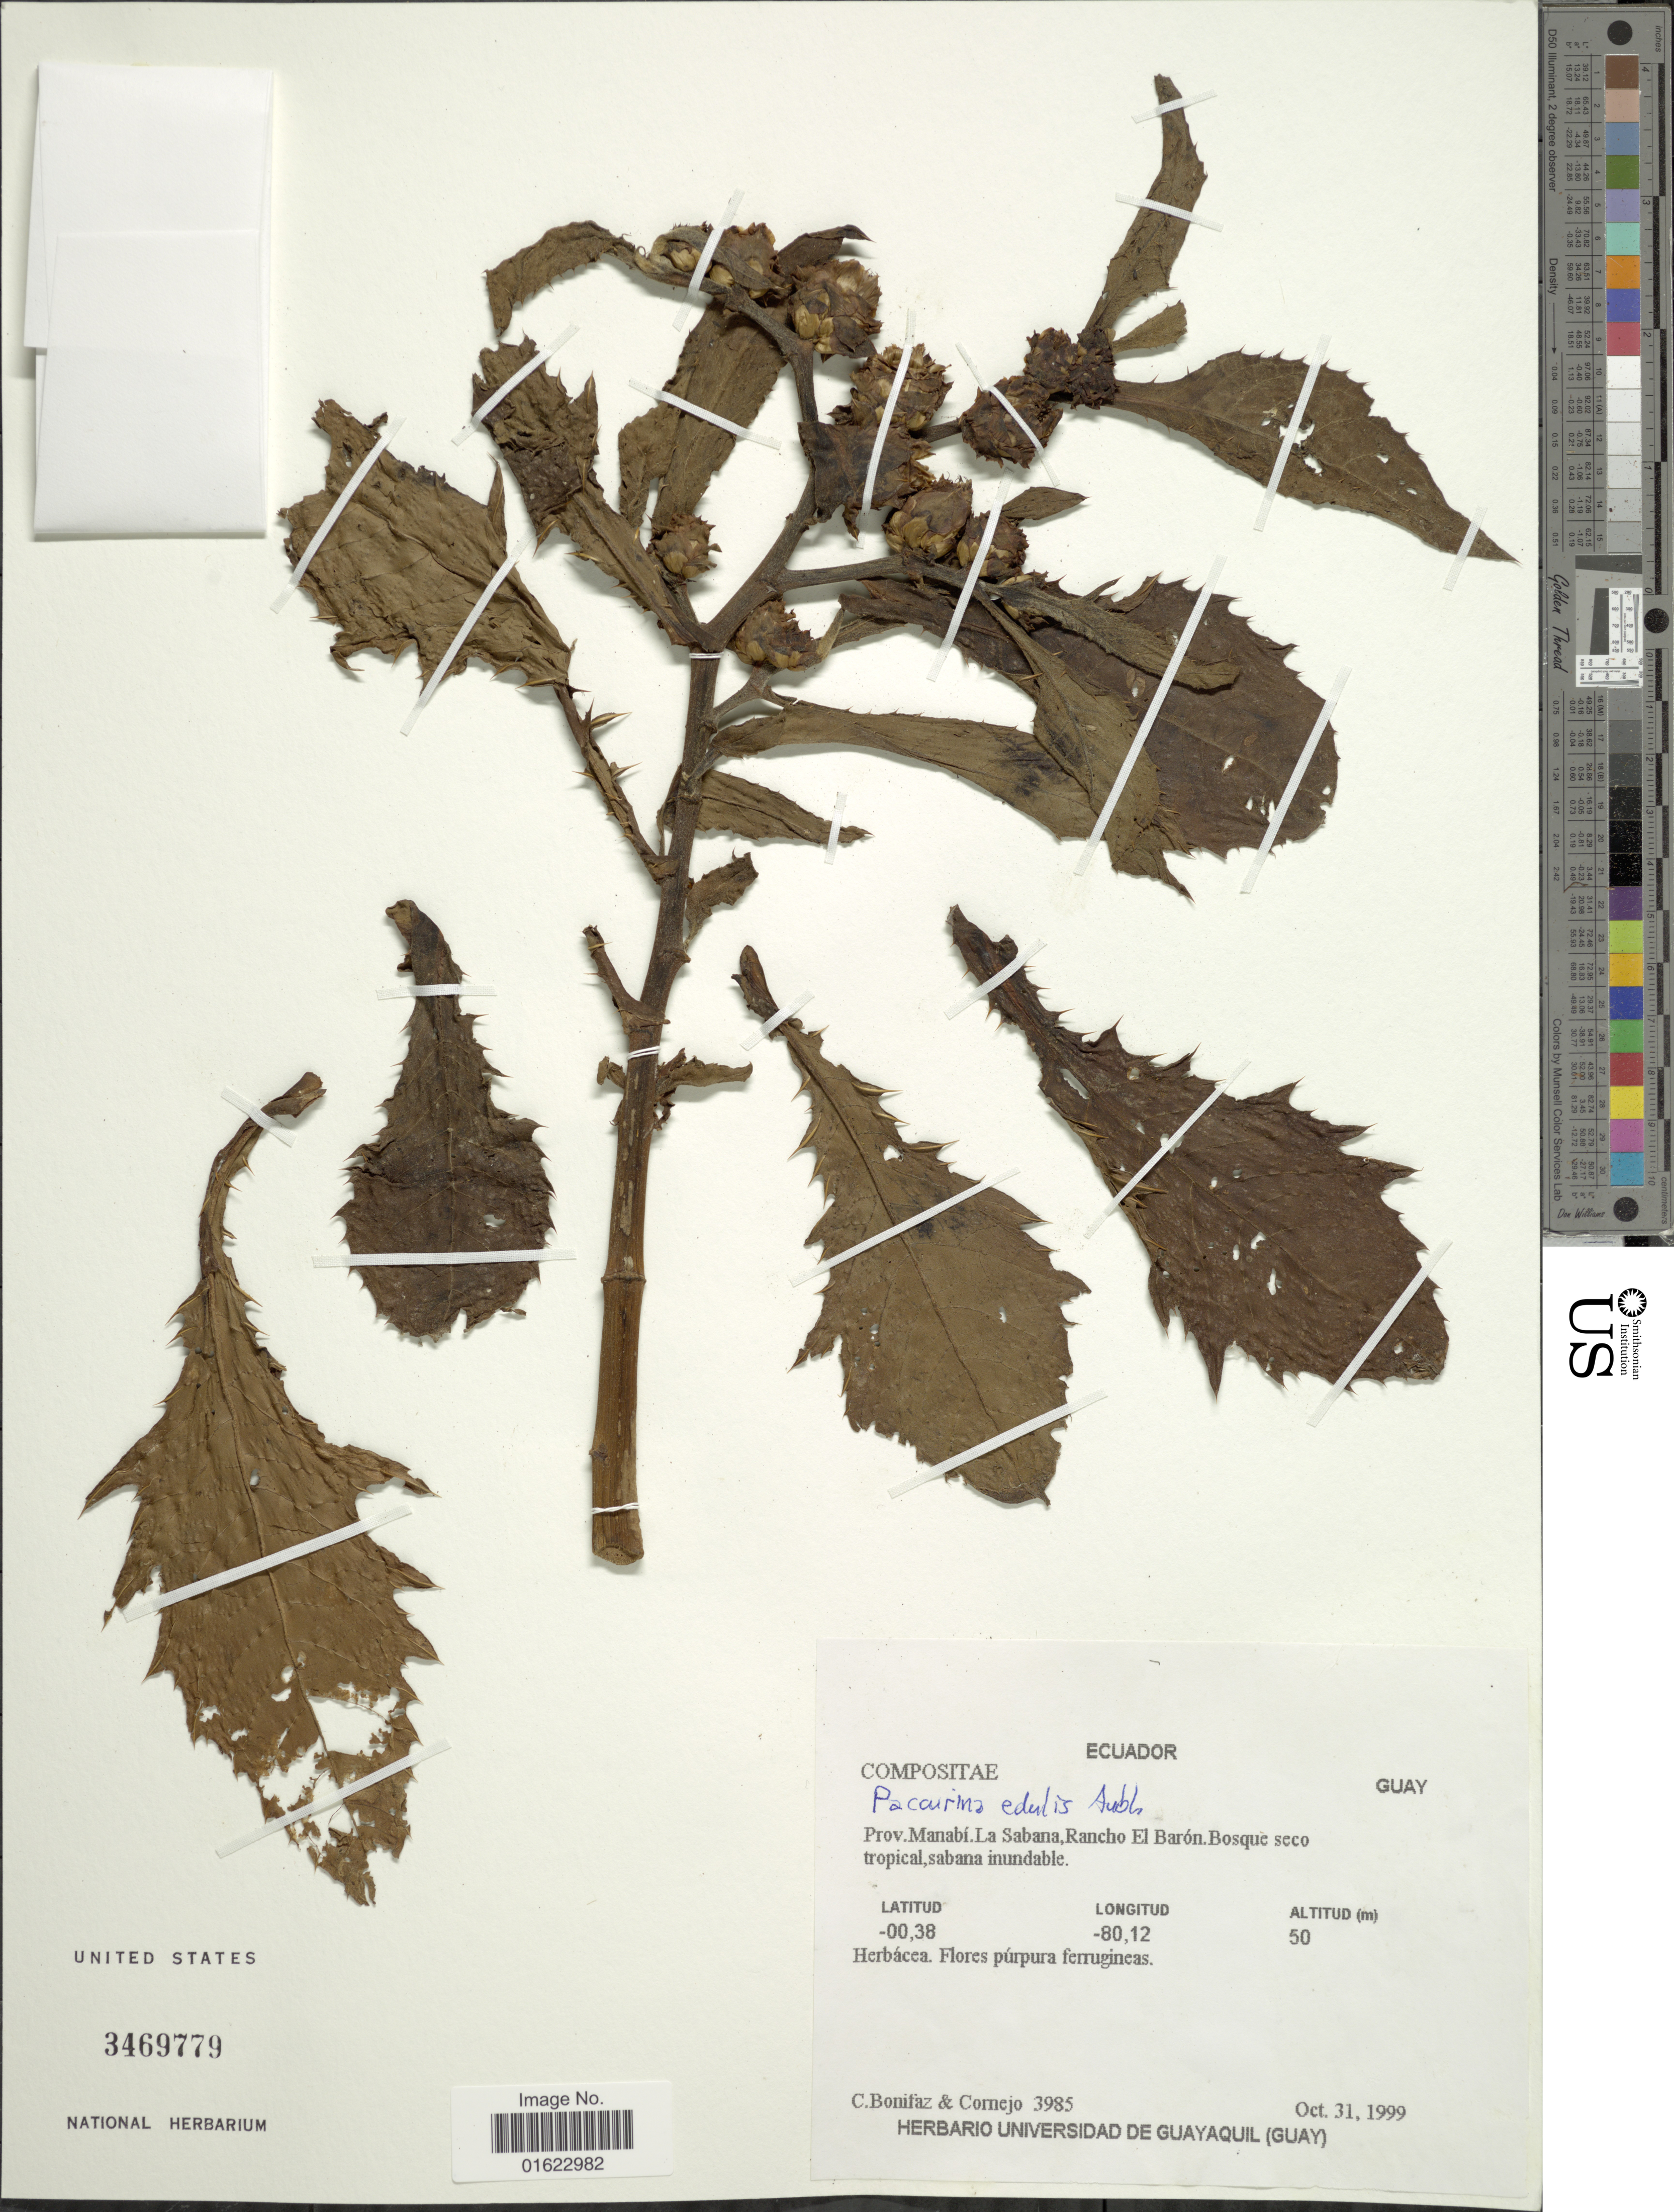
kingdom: Plantae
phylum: Tracheophyta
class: Magnoliopsida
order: Asterales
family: Asteraceae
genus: Pacourina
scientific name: Pacourina edulis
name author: Aubl.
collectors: C. Bonifaz & Cornejo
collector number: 3985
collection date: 1999-10-31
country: Ecuador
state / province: Manabí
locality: Ecuador, Prov. Manabi, La Sabana, Rancho El Baron,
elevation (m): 50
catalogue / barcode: US 3469779